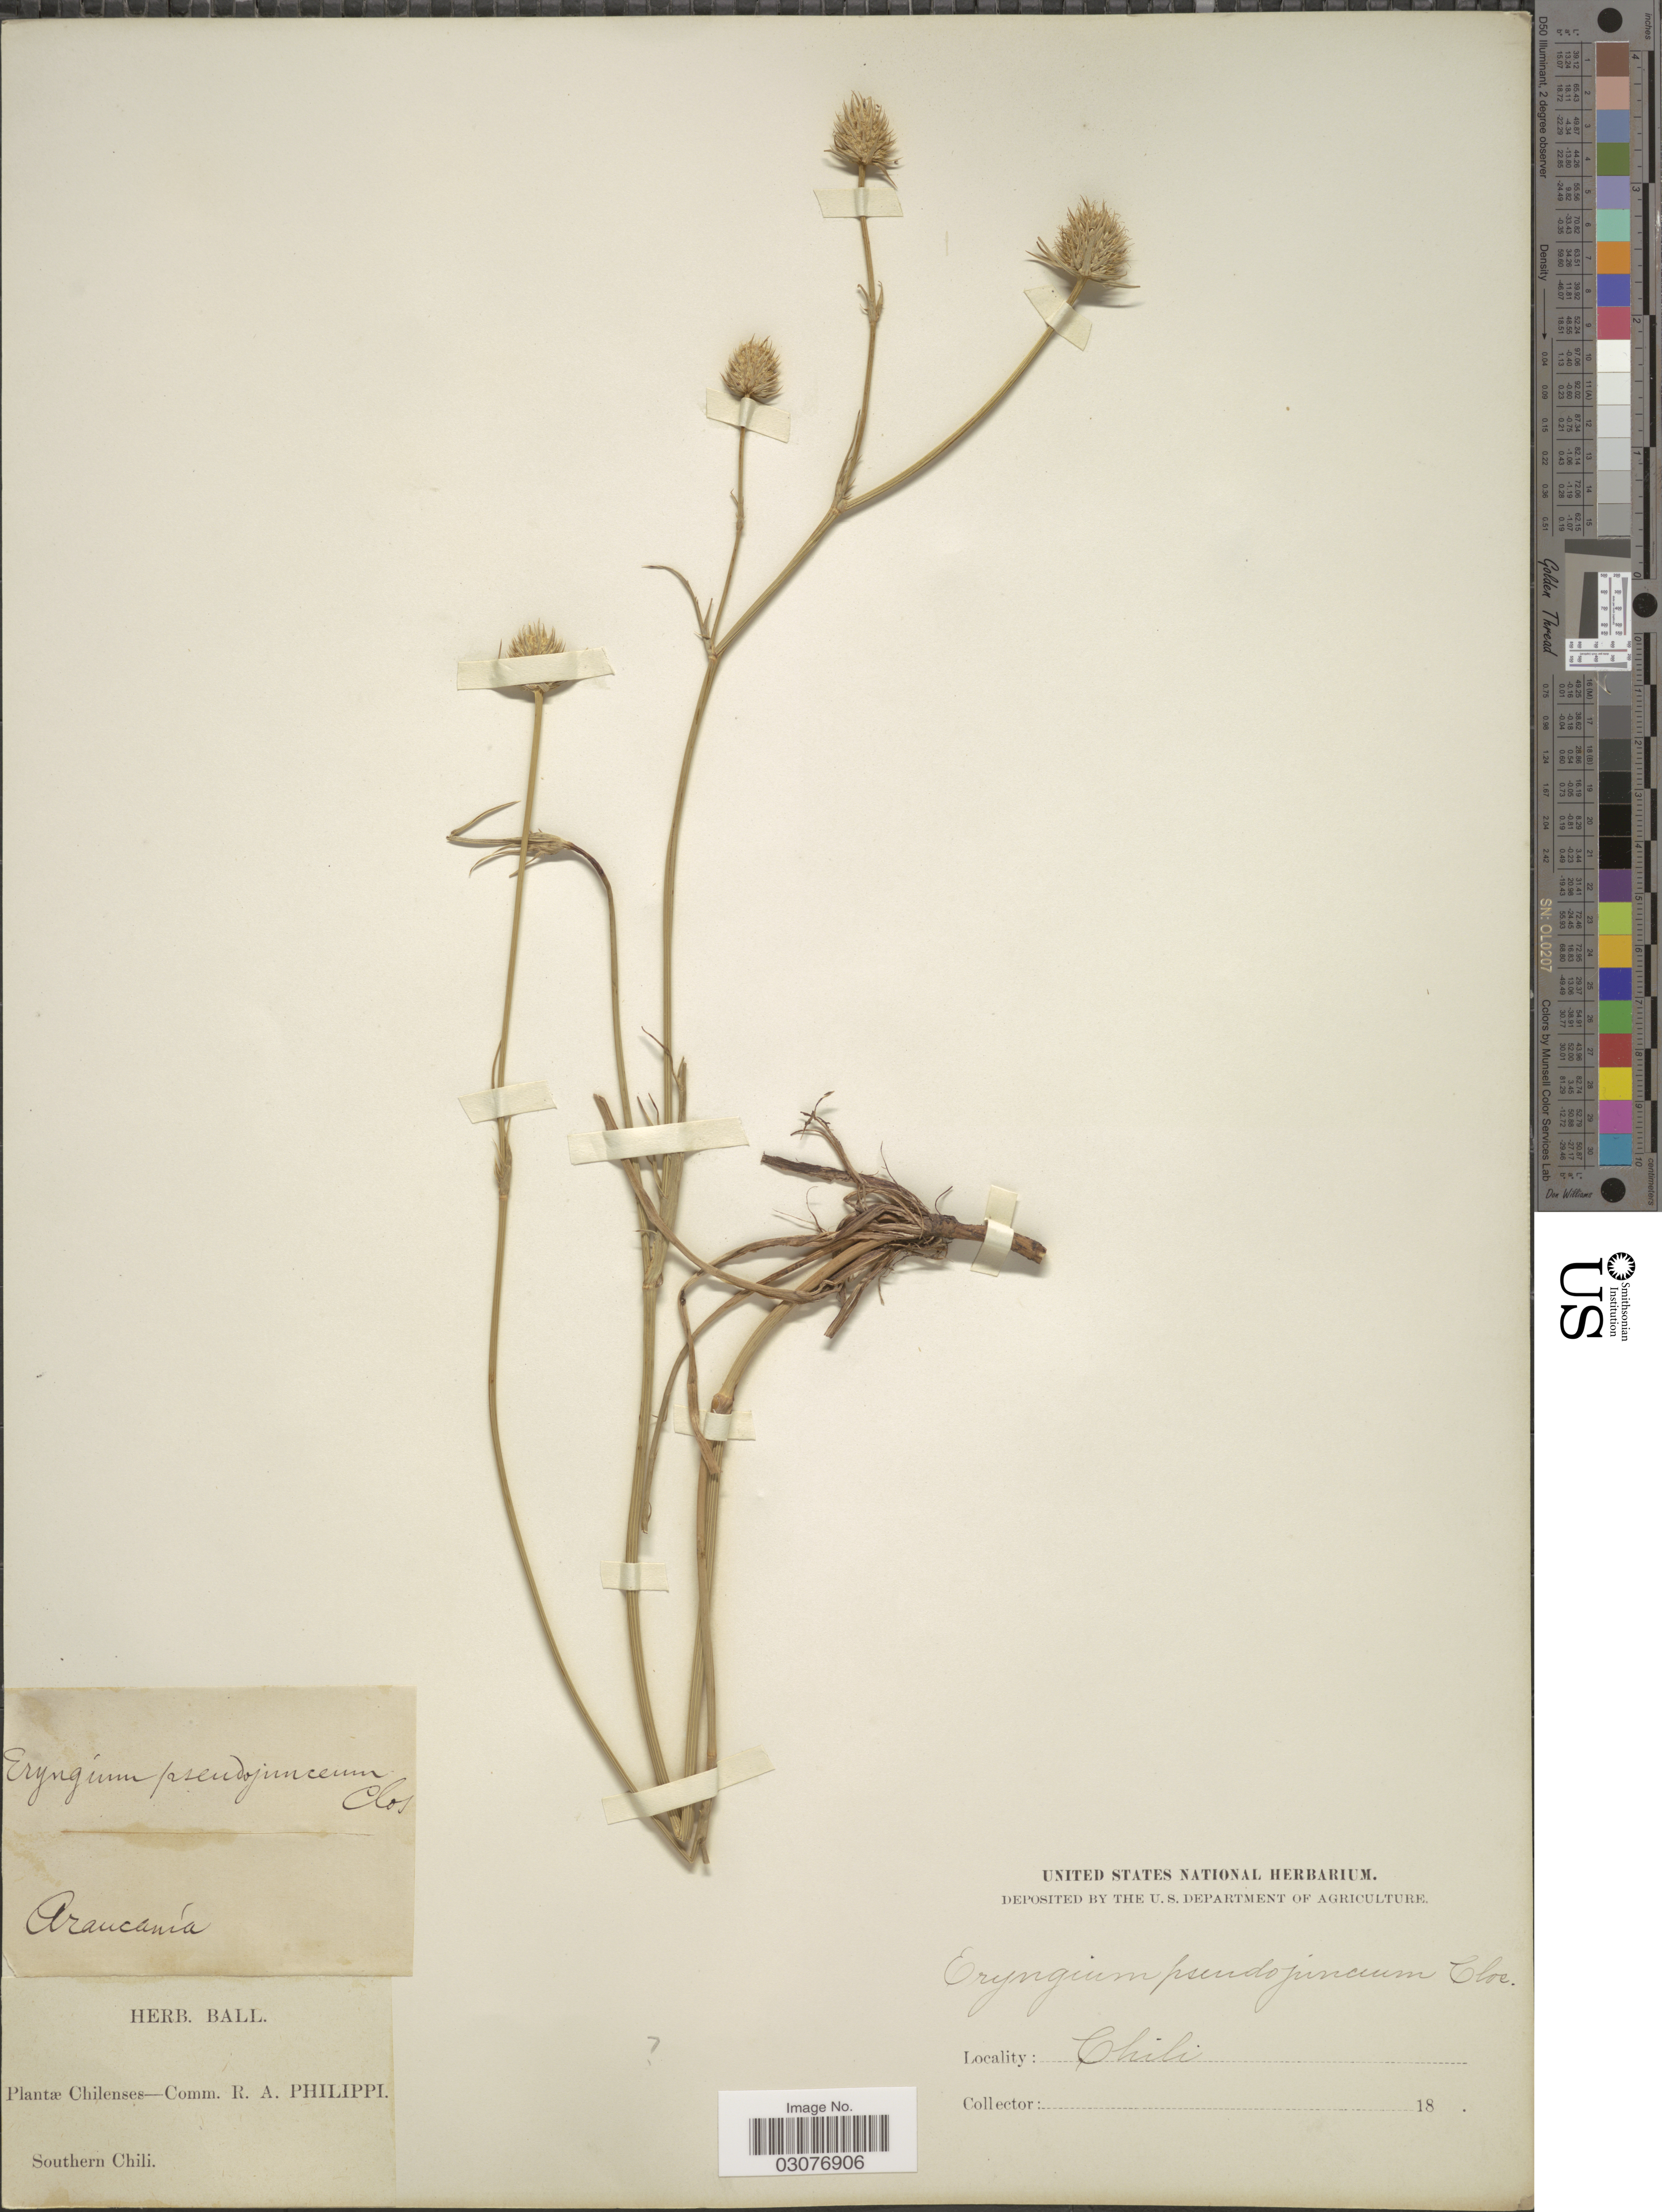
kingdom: Plantae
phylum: Tracheophyta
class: Magnoliopsida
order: Apiales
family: Apiaceae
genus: Eryngium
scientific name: Eryngium pseudojunceum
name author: Clos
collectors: ex herb. United States National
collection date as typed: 18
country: Chile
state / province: Araucanía (IX)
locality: Southern Chili.